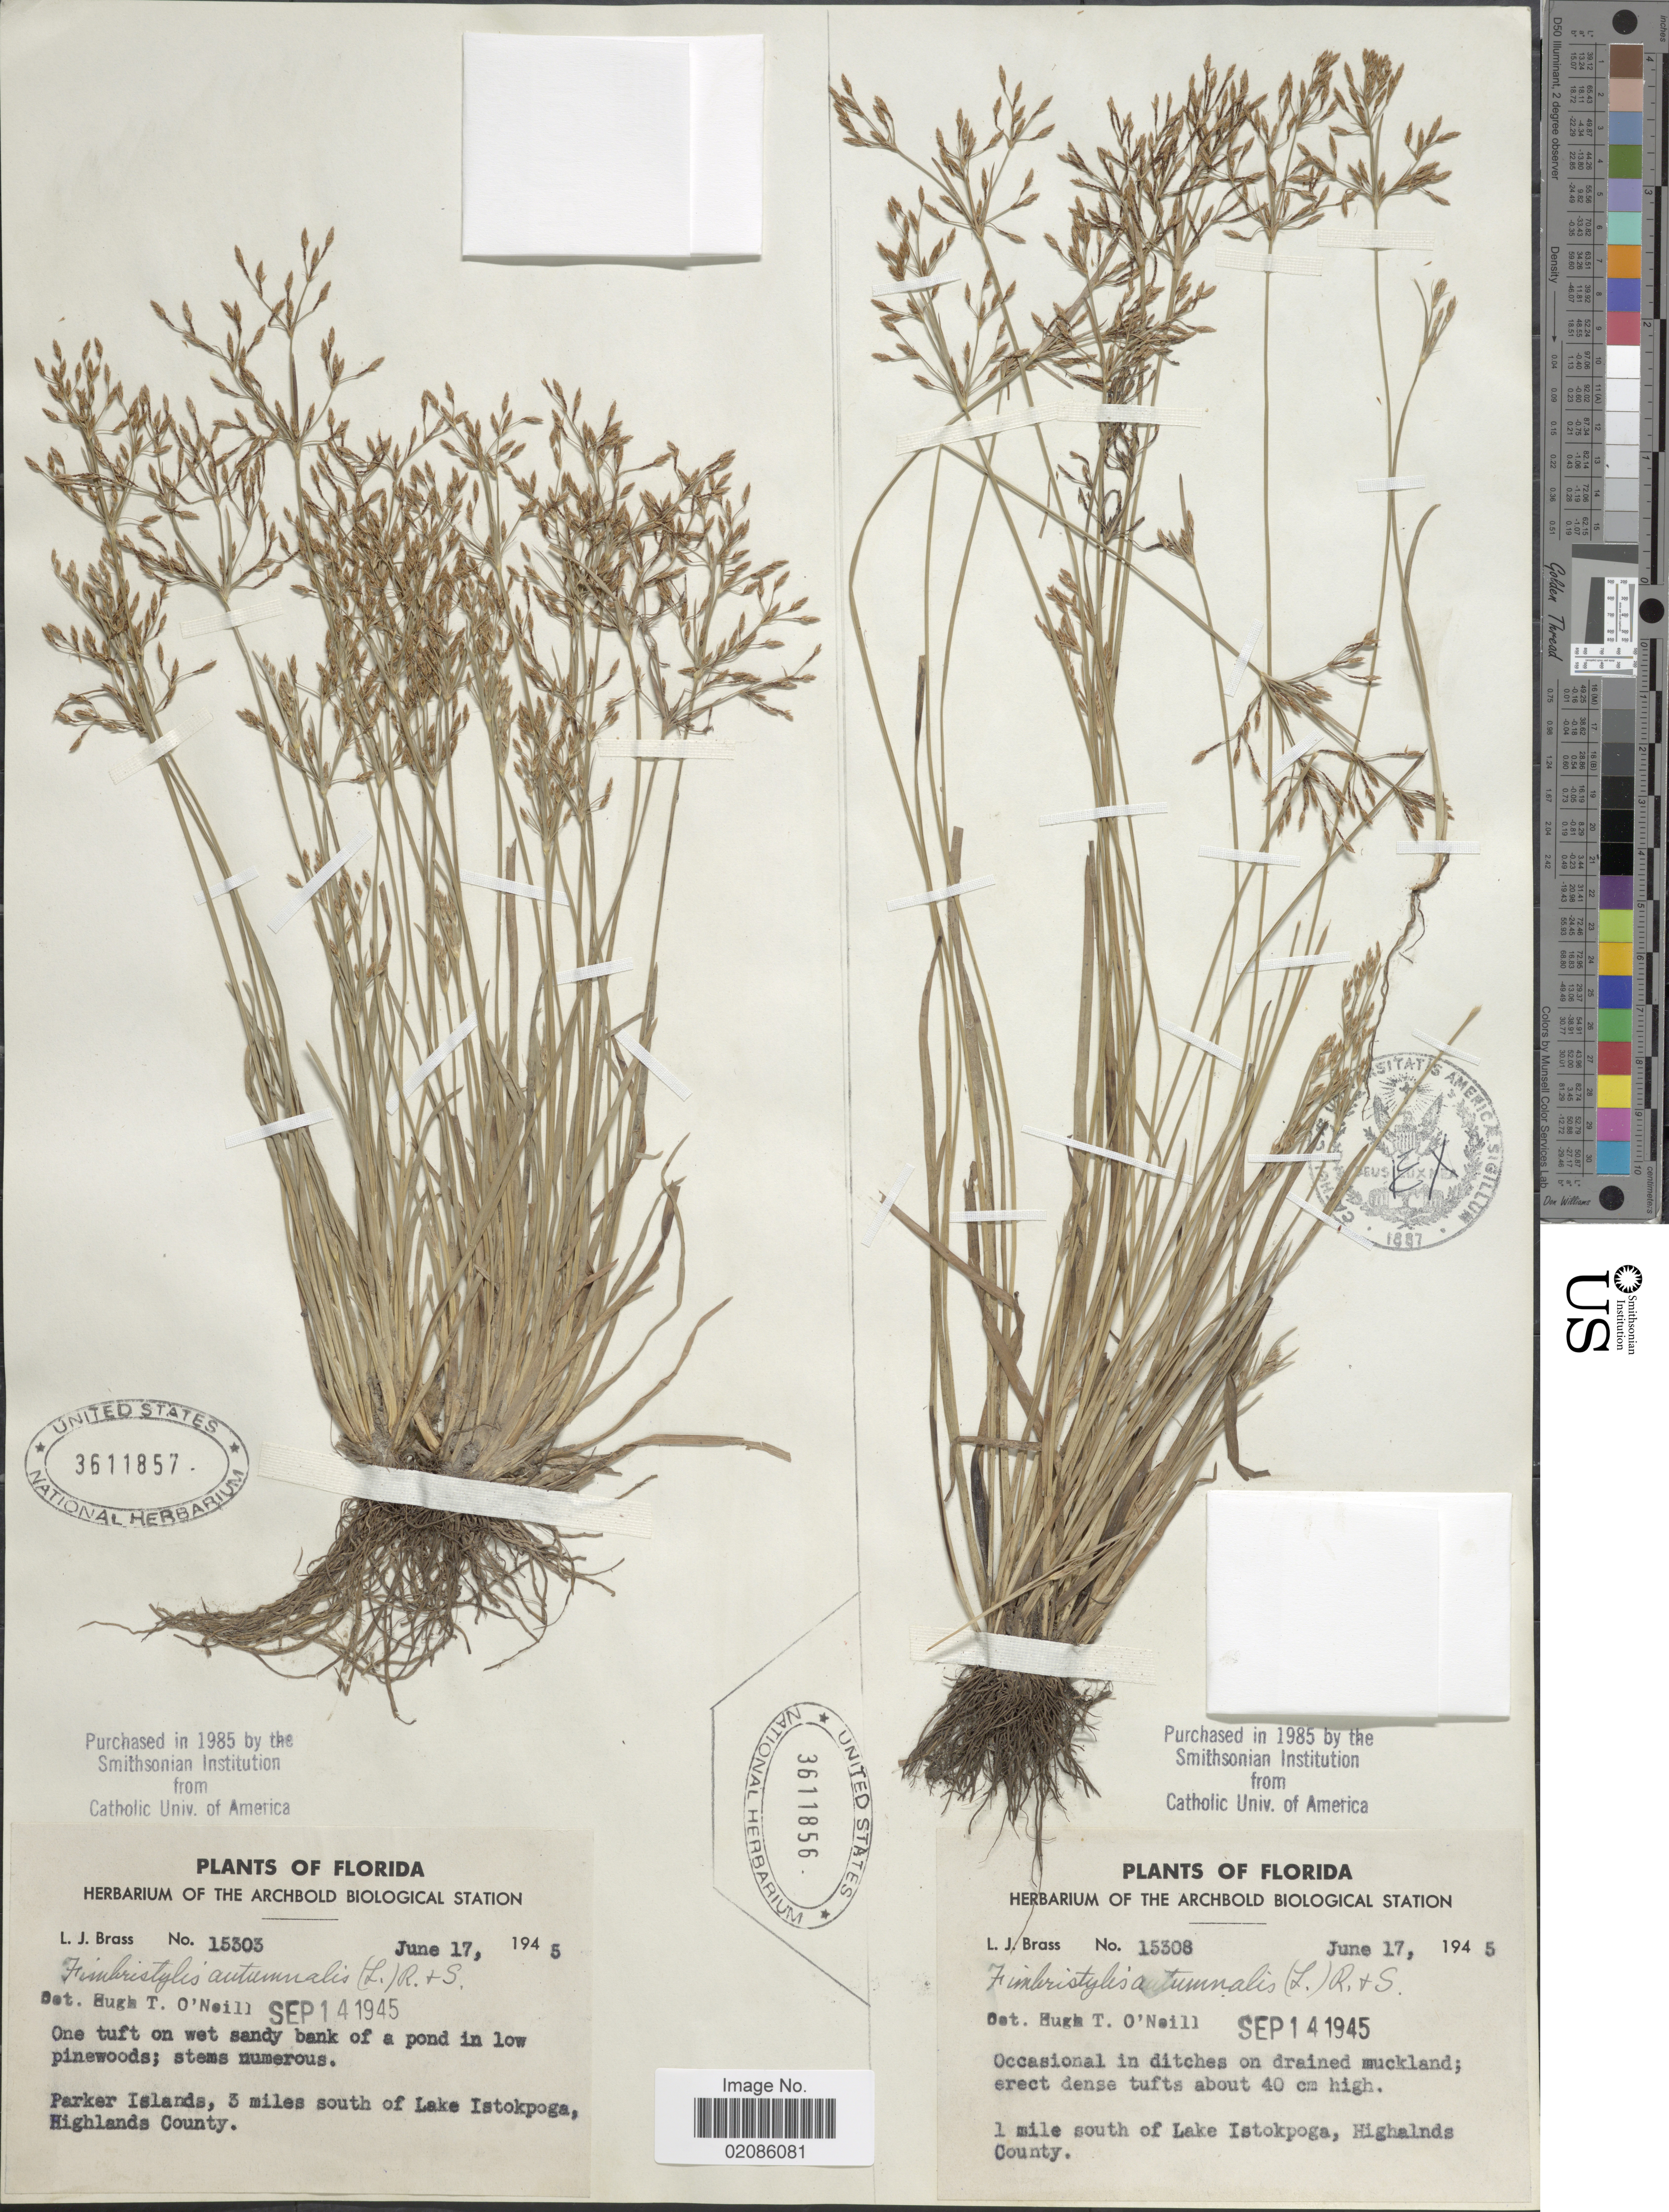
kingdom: Plantae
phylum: Tracheophyta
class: Liliopsida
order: Poales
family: Cyperaceae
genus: Fimbristylis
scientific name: Fimbristylis autumnalis (L.) Roem. & Schult.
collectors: L. J. Brass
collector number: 15308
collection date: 1945-06-17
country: United States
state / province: Florida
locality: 1 mile south of Lake Istokpoga, Highlands County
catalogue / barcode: US 3611856